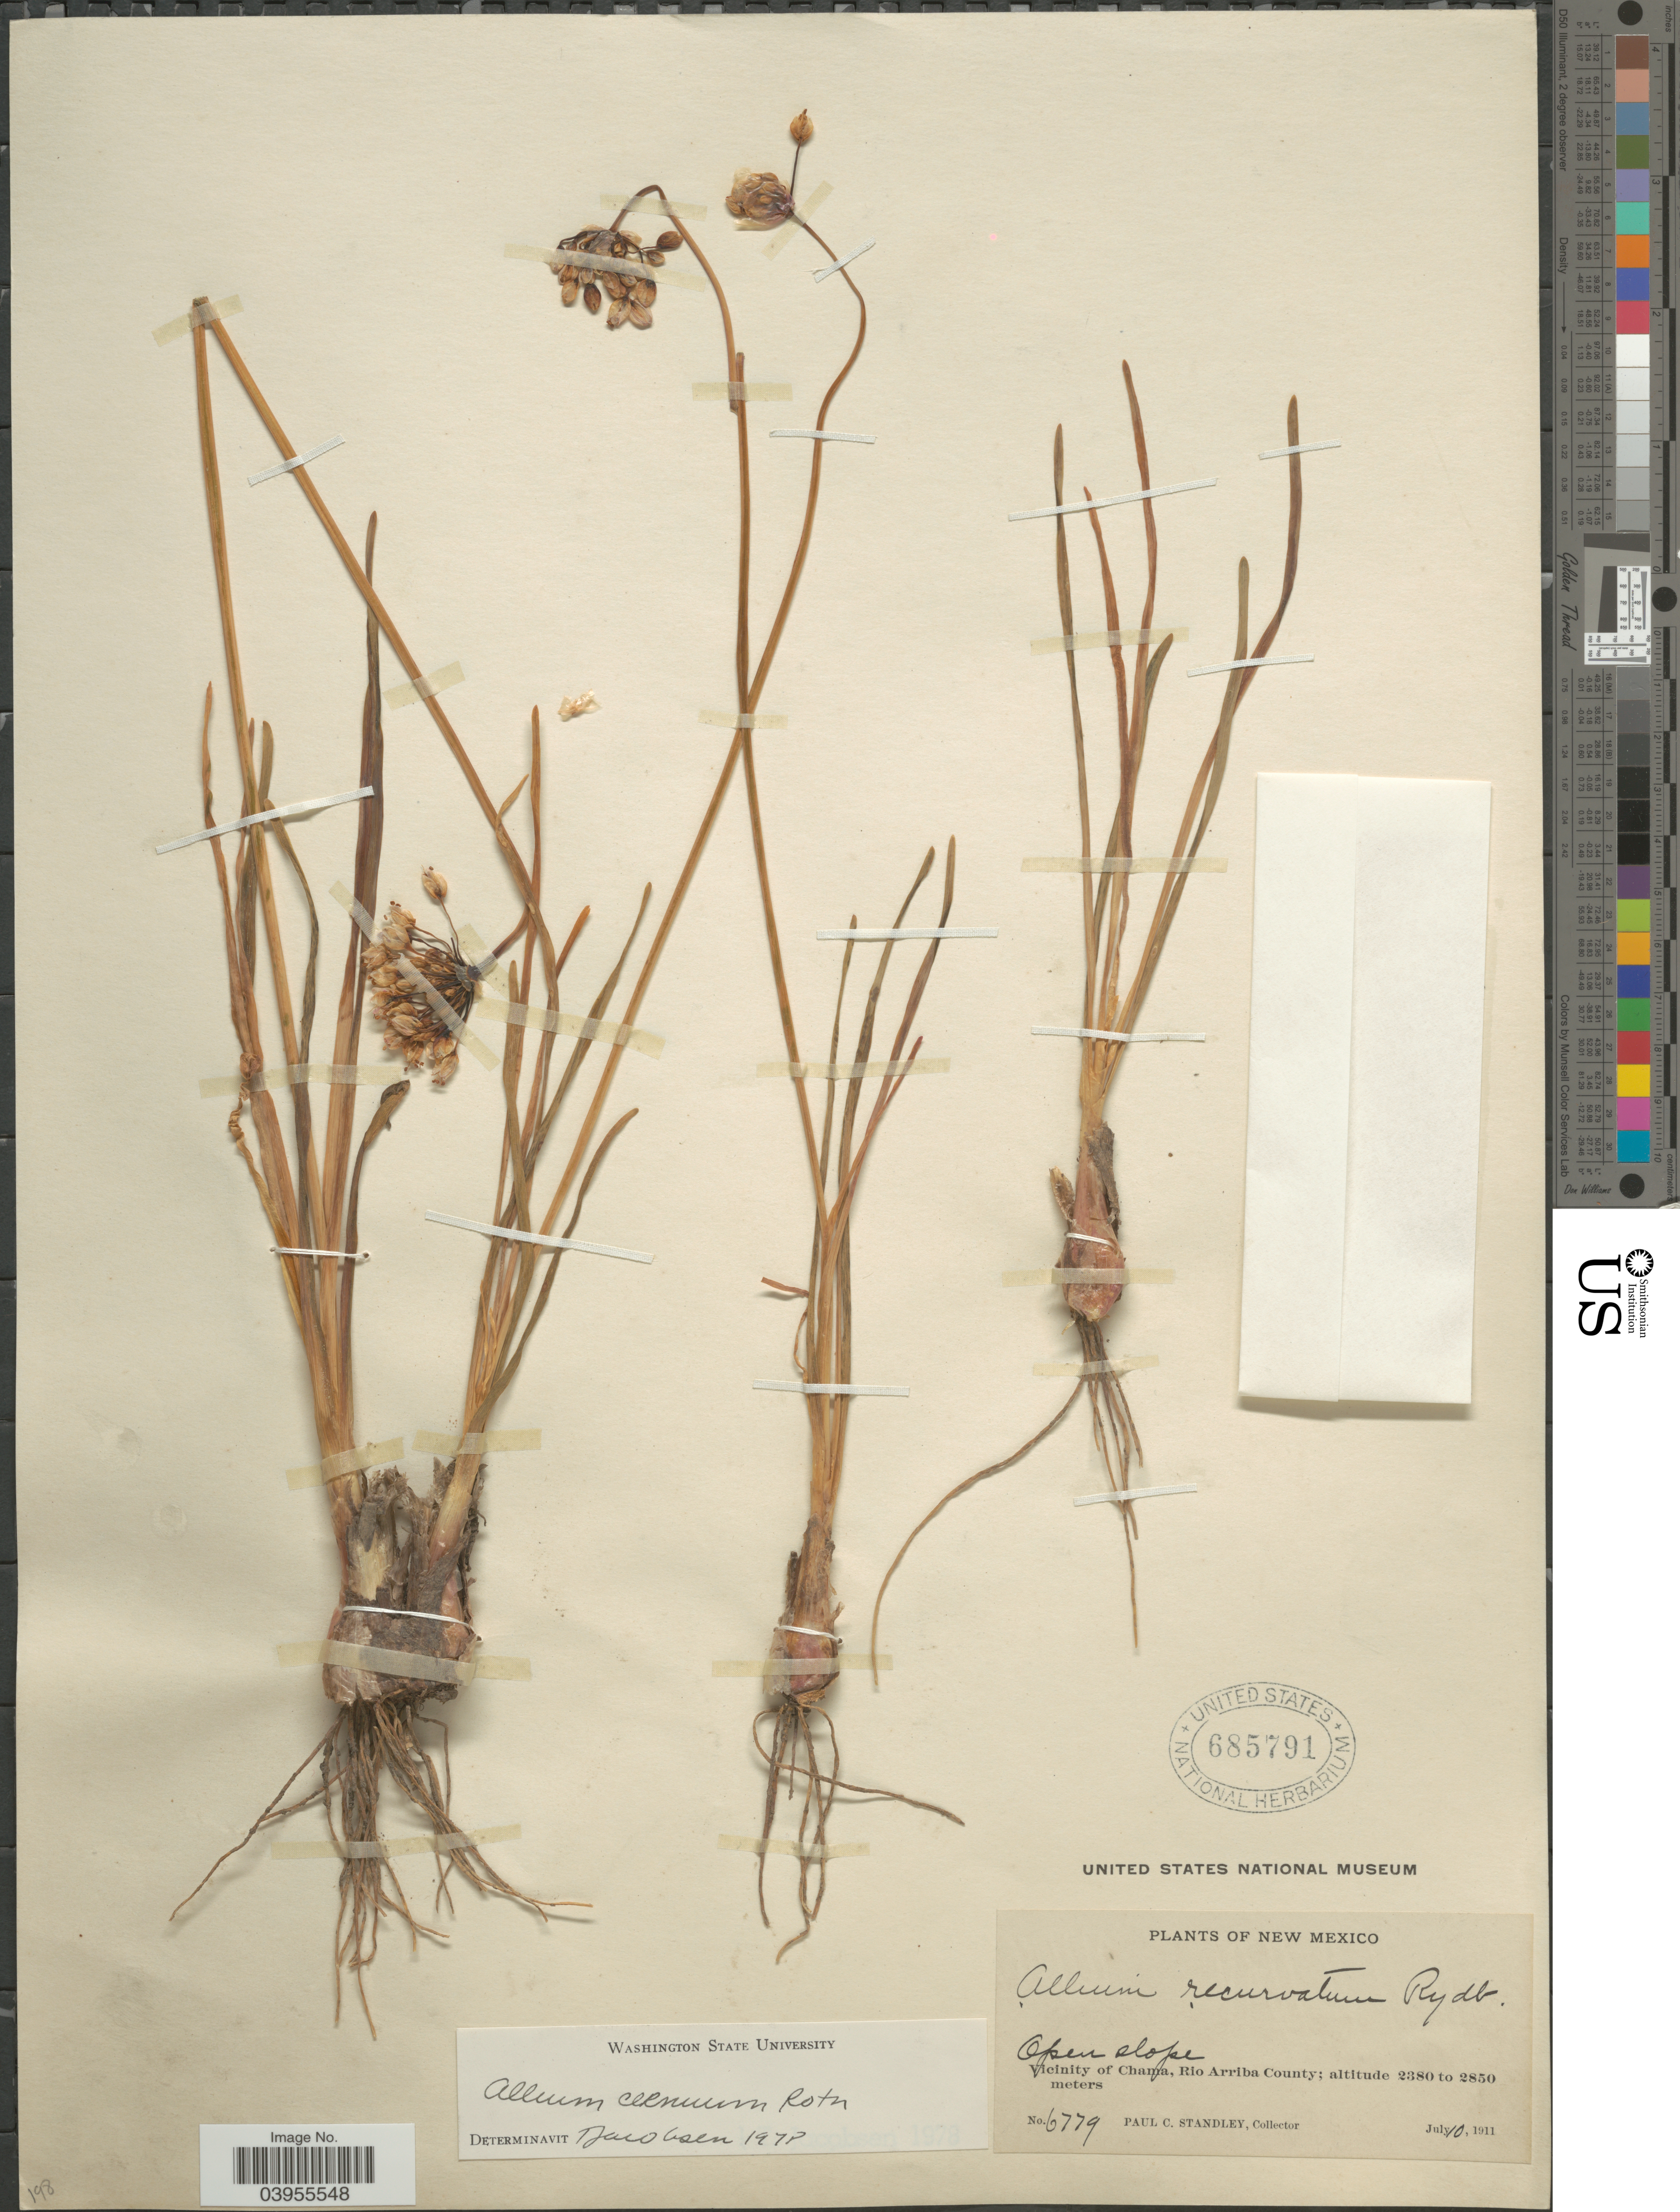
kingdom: Plantae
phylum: Tracheophyta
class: Liliopsida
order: Asparagales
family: Amaryllidaceae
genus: Allium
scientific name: Allium cernuum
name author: Roth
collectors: P. C. Standley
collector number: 6779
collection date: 1911-07-10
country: United States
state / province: New Mexico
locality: Vicinity of Chama, Rio Arriba County.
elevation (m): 2380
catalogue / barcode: US 685791